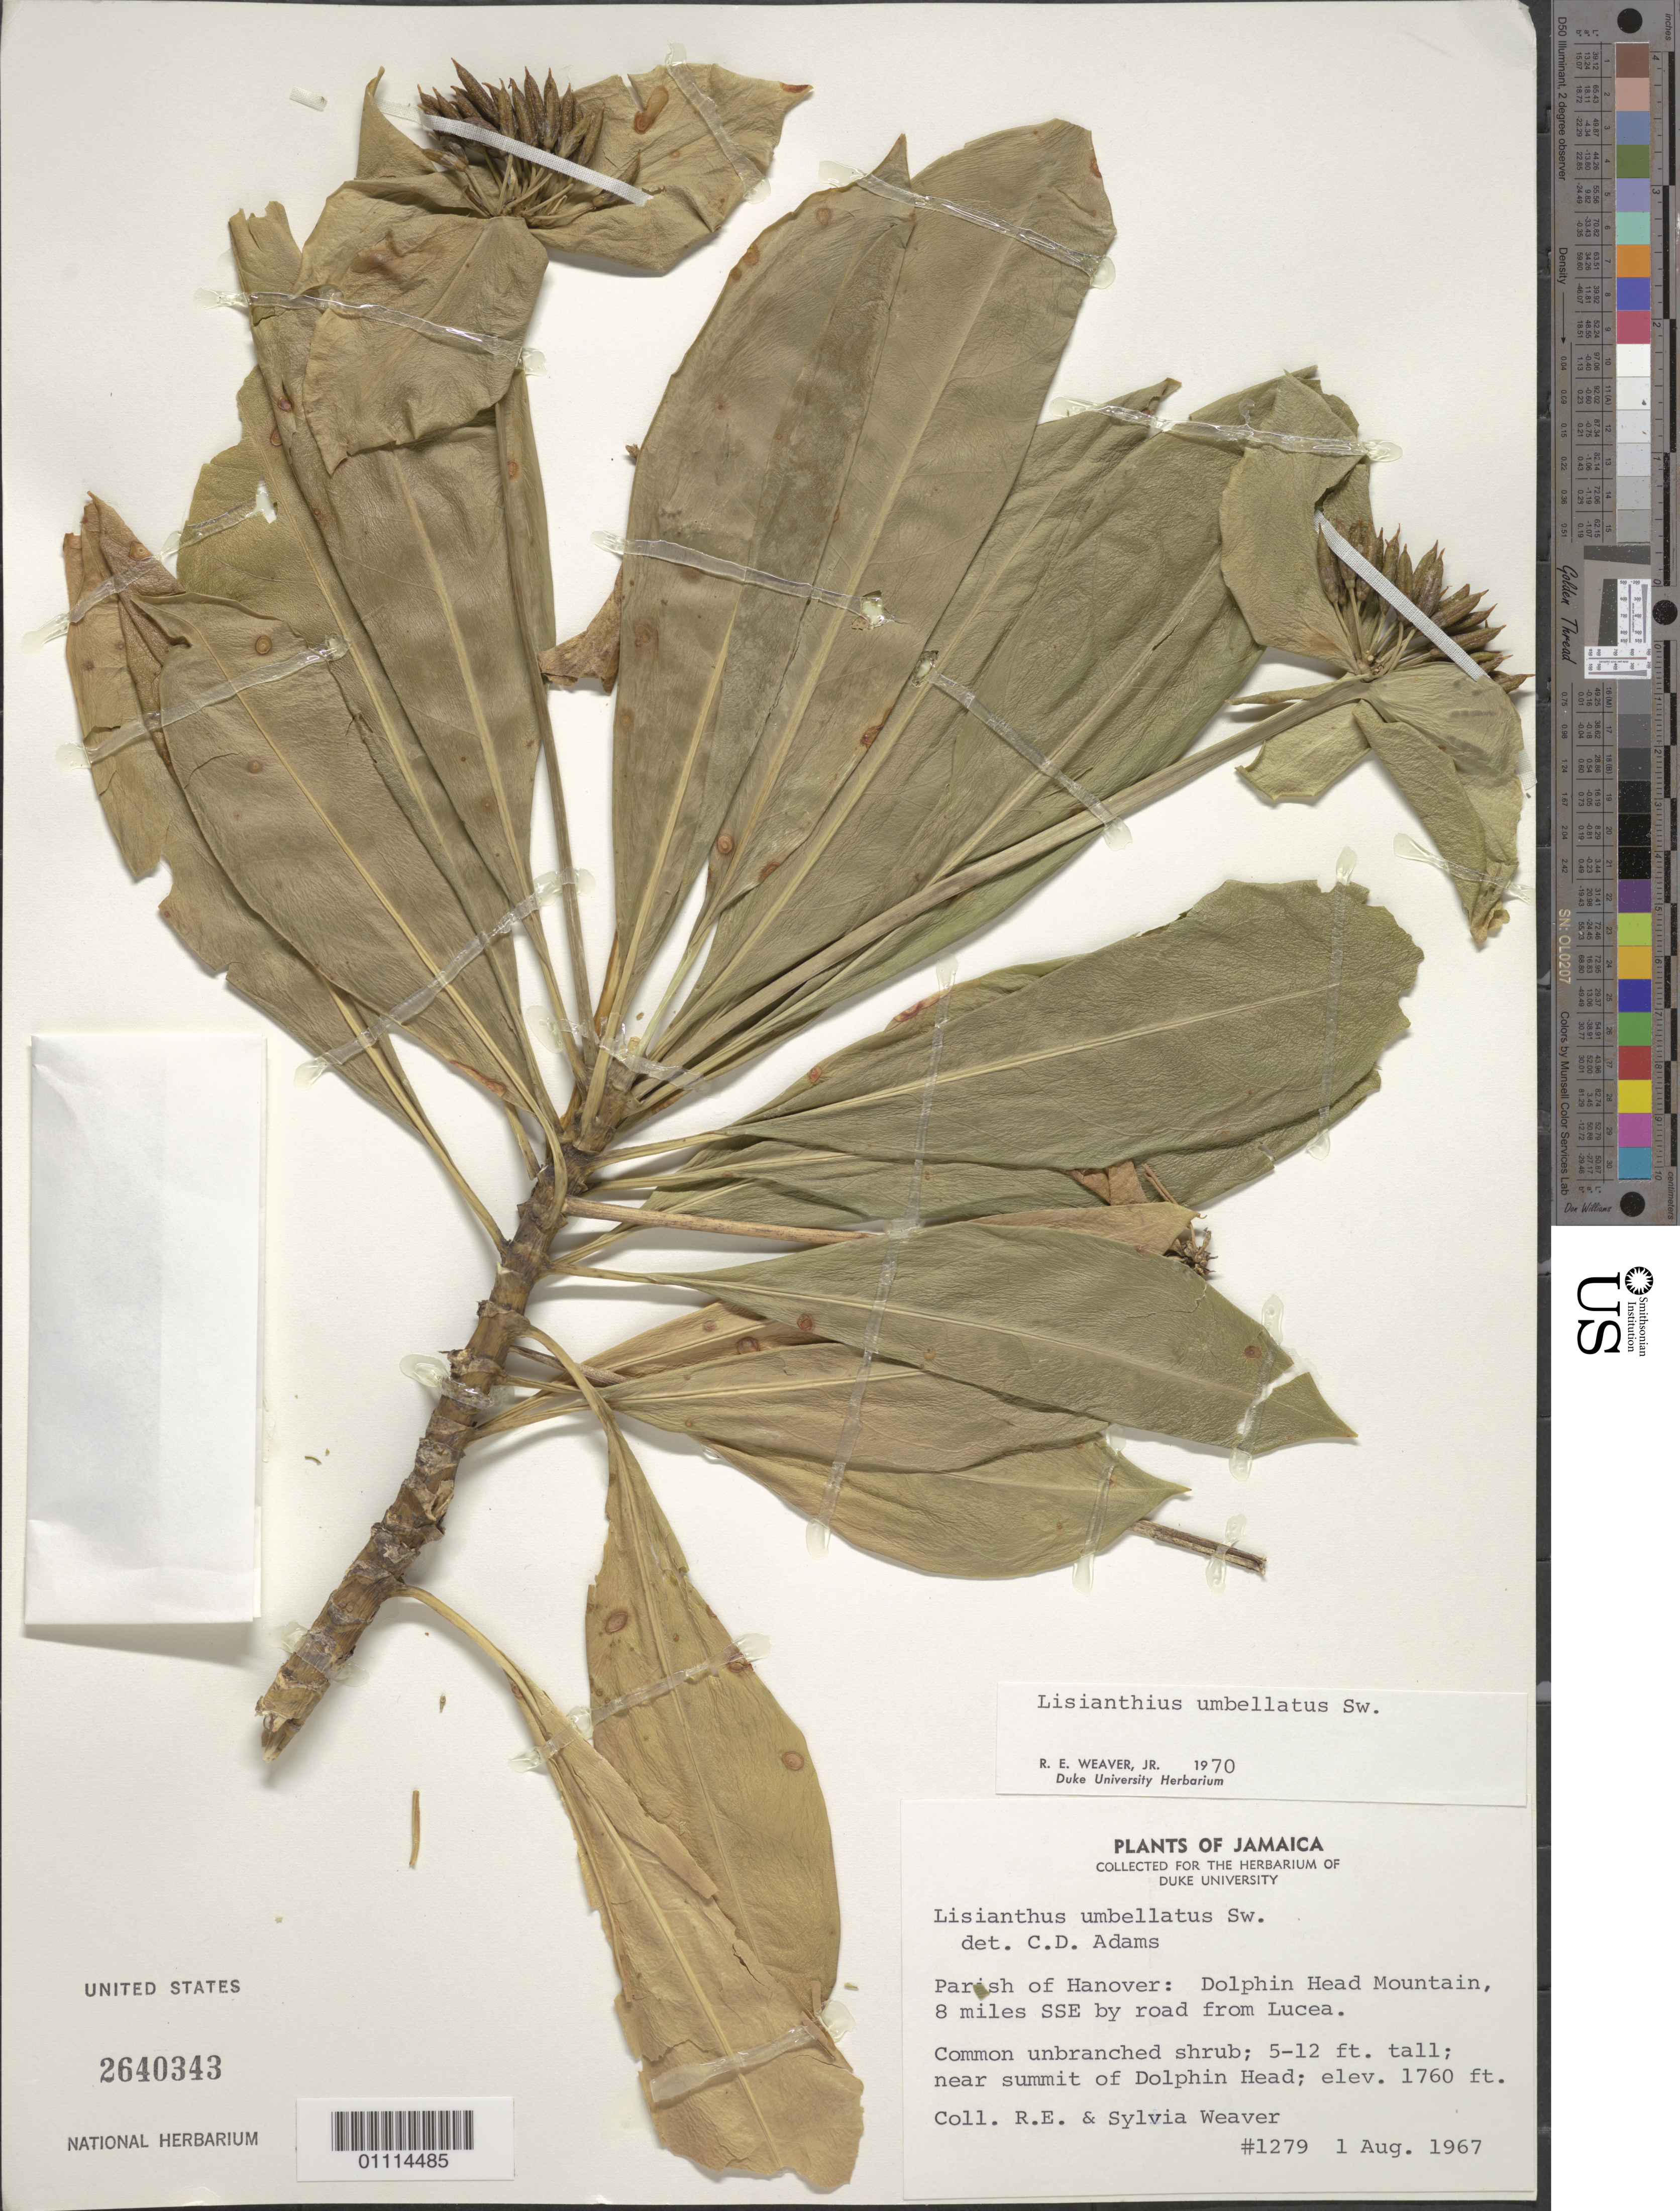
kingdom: Plantae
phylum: Tracheophyta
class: Magnoliopsida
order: Gentianales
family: Gentianaceae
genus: Lisianthius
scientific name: Lisianthius umbellatus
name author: Sw.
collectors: R. Weaver Jr. & S. Weaver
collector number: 1279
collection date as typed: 01 Aug 1967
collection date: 1967-08-01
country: Jamaica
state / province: Hanover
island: Jamaica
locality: Dolphin Head Mountain, 8 miles SSE by road from Lucea. Near summit of Dolphin Head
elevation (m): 536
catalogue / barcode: US 2640343